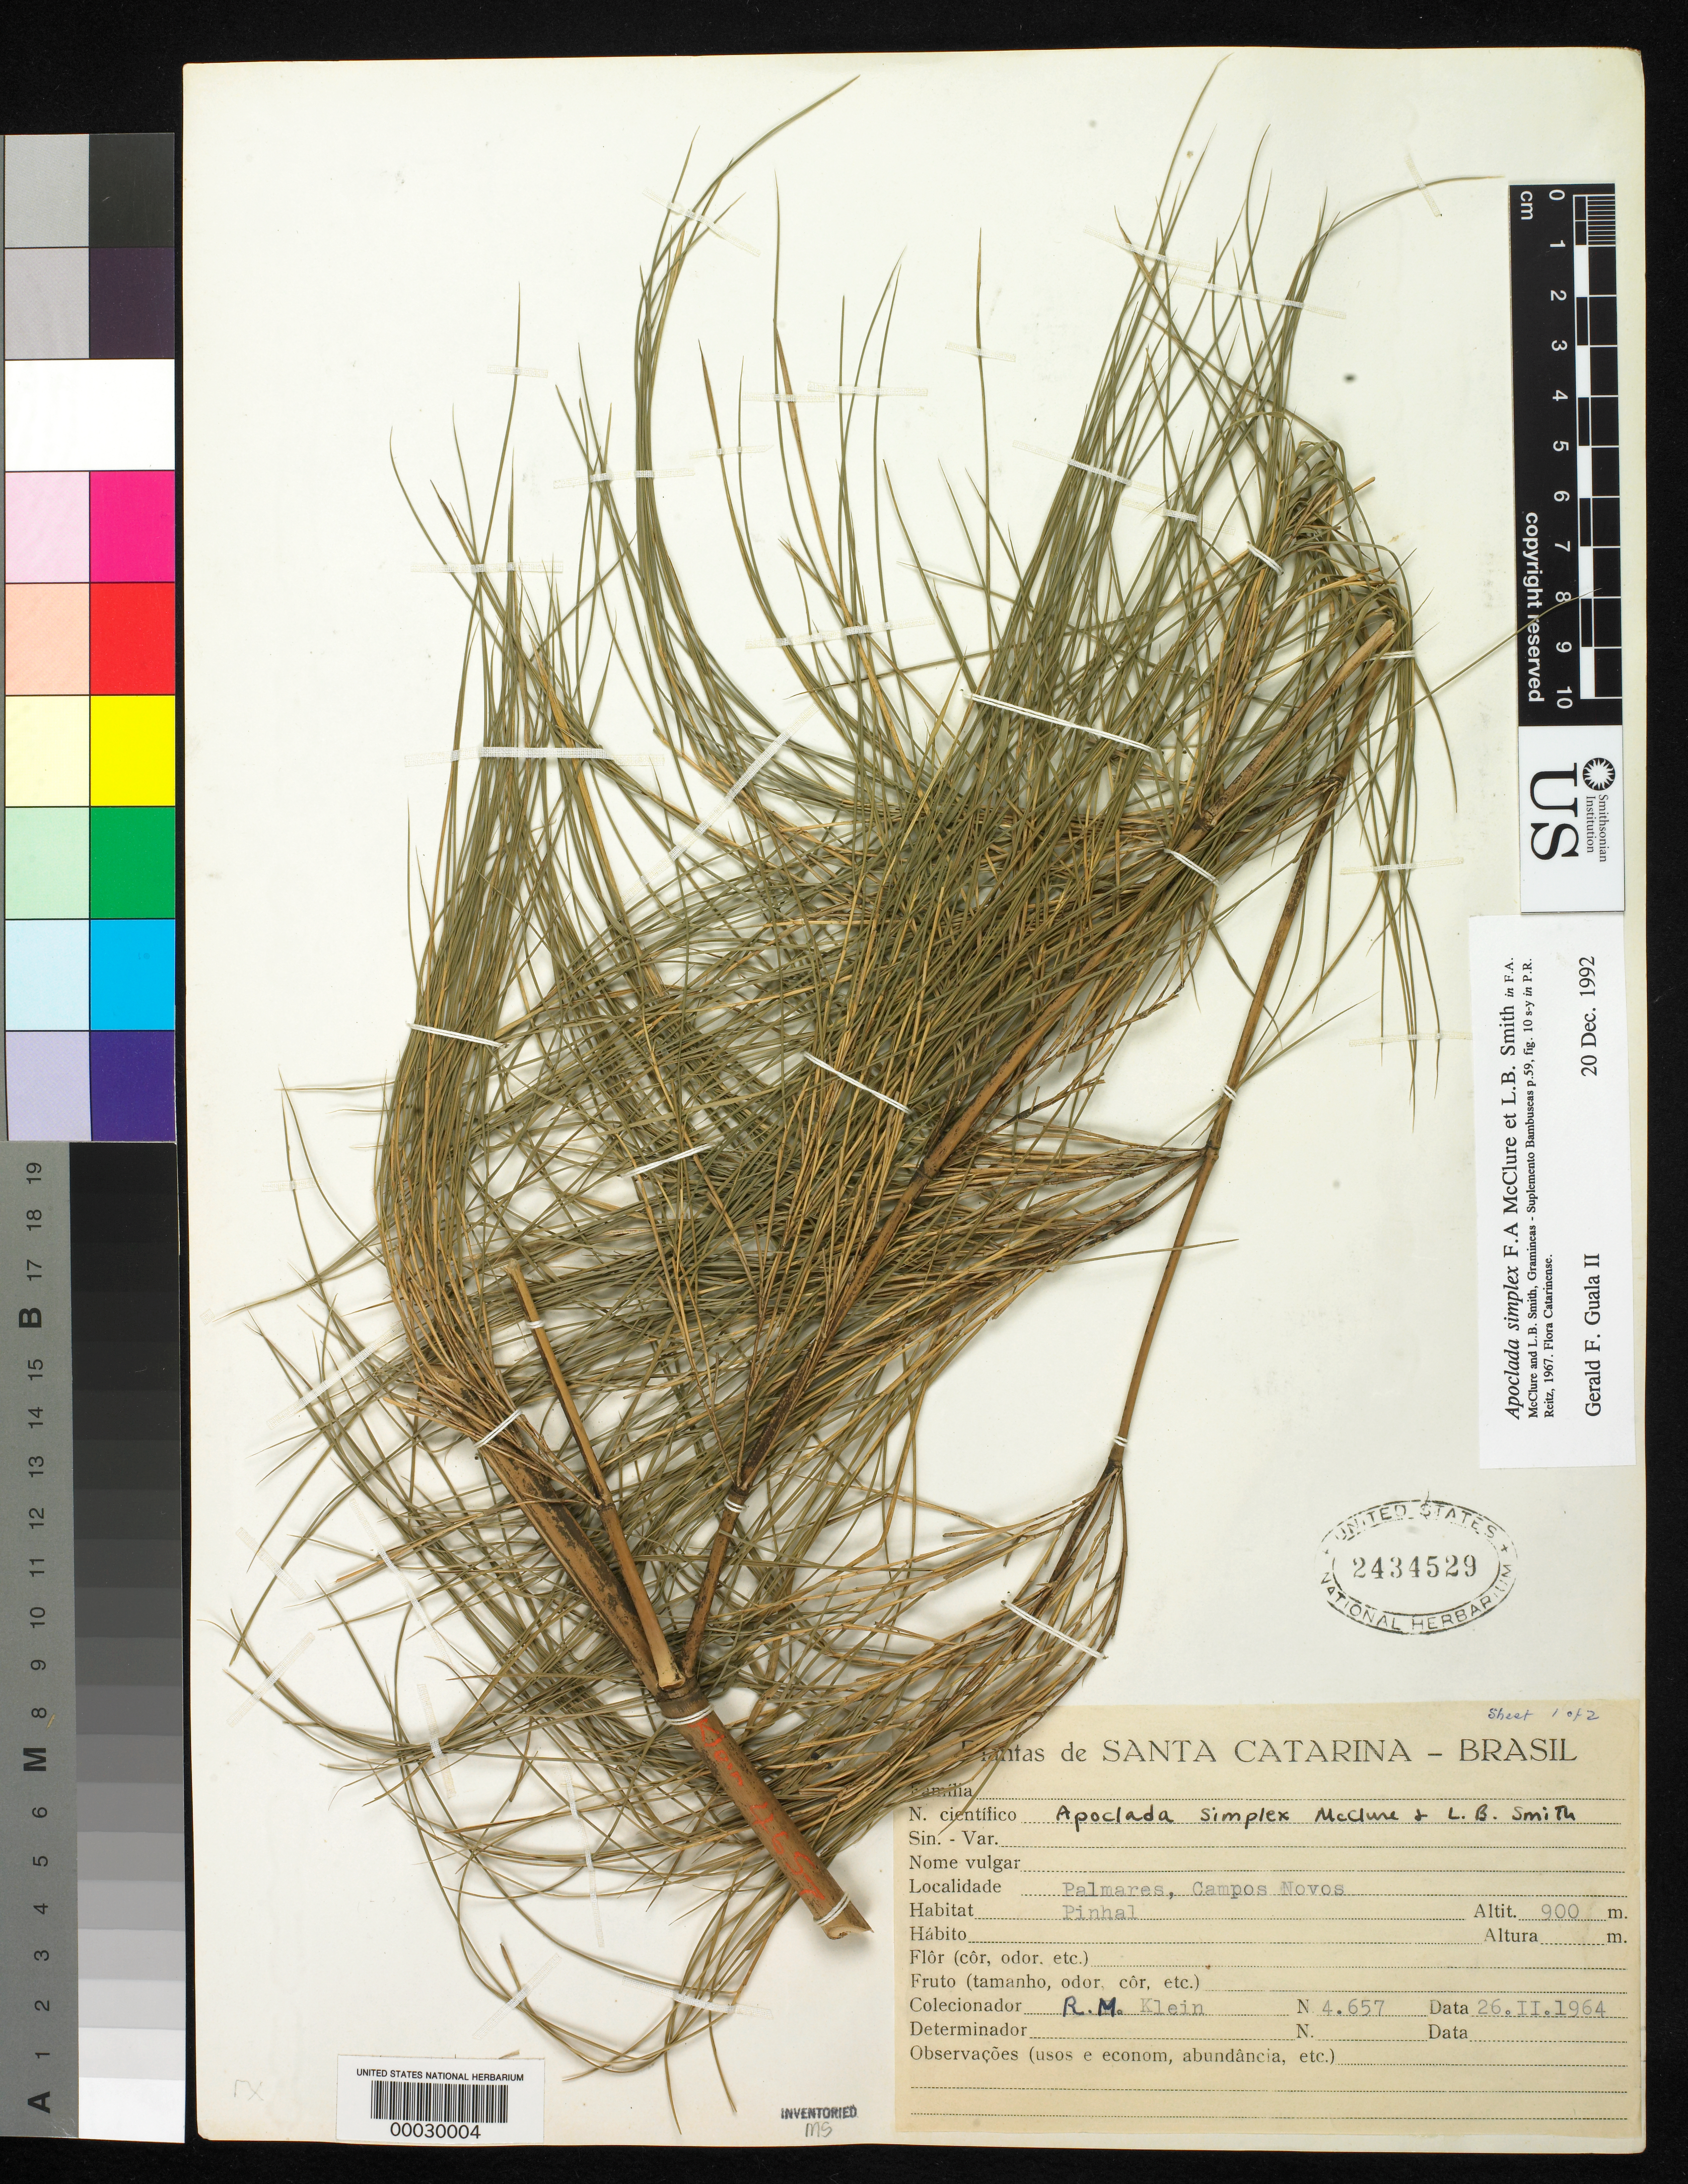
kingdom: Plantae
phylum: Tracheophyta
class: Liliopsida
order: Poales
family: Poaceae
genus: Apoclada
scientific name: Apoclada simplex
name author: McClure & L.B. Sm. in Reitz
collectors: R. M. Klein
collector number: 4657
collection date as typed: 26 Feb 1964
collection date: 1964-02-26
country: Brazil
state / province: Santa Catarina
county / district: Campos Novos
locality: Palmeiras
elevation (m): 900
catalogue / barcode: US 2434529